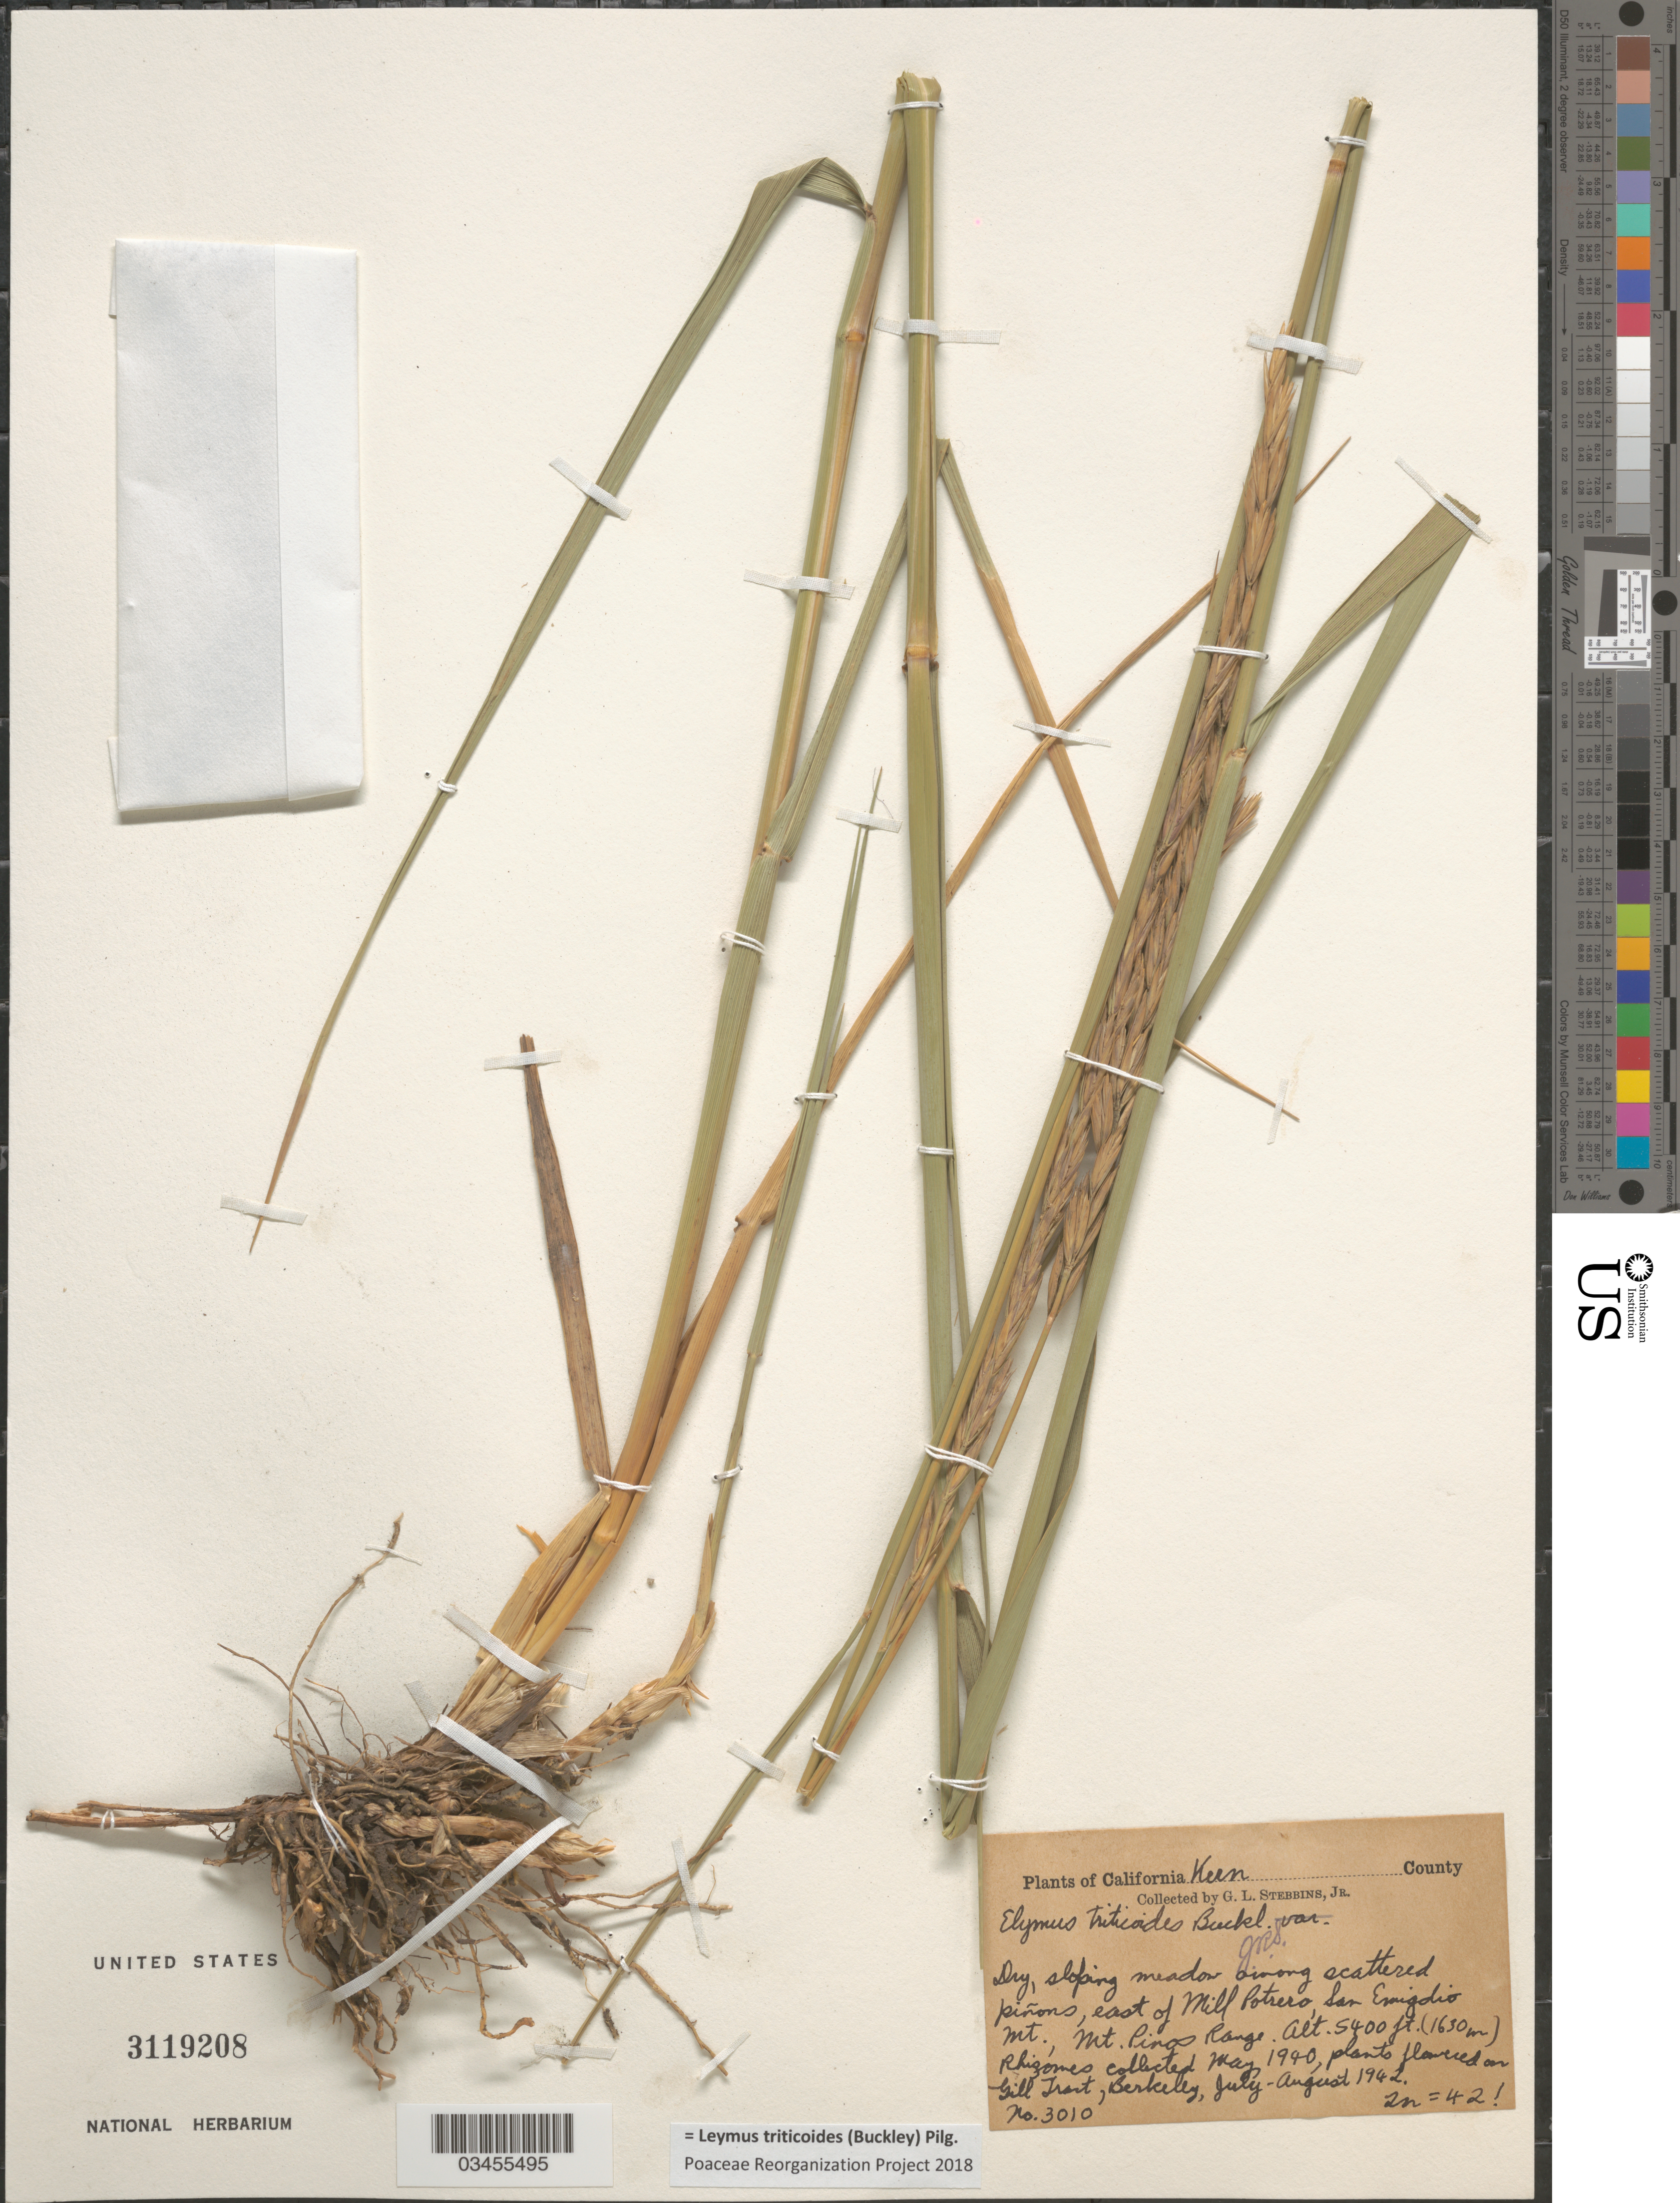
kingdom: Plantae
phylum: Tracheophyta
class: Liliopsida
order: Poales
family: Poaceae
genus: Leymus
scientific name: Leymus triticoides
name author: (Buckley) Pilg.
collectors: G. L. Stebbins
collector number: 3010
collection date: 1940-05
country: United States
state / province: California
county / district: Kern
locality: Kern County. East of Mill Potrero, San Emigdio Mt., Mt. Pinos Range.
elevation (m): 1646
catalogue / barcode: US 3119208